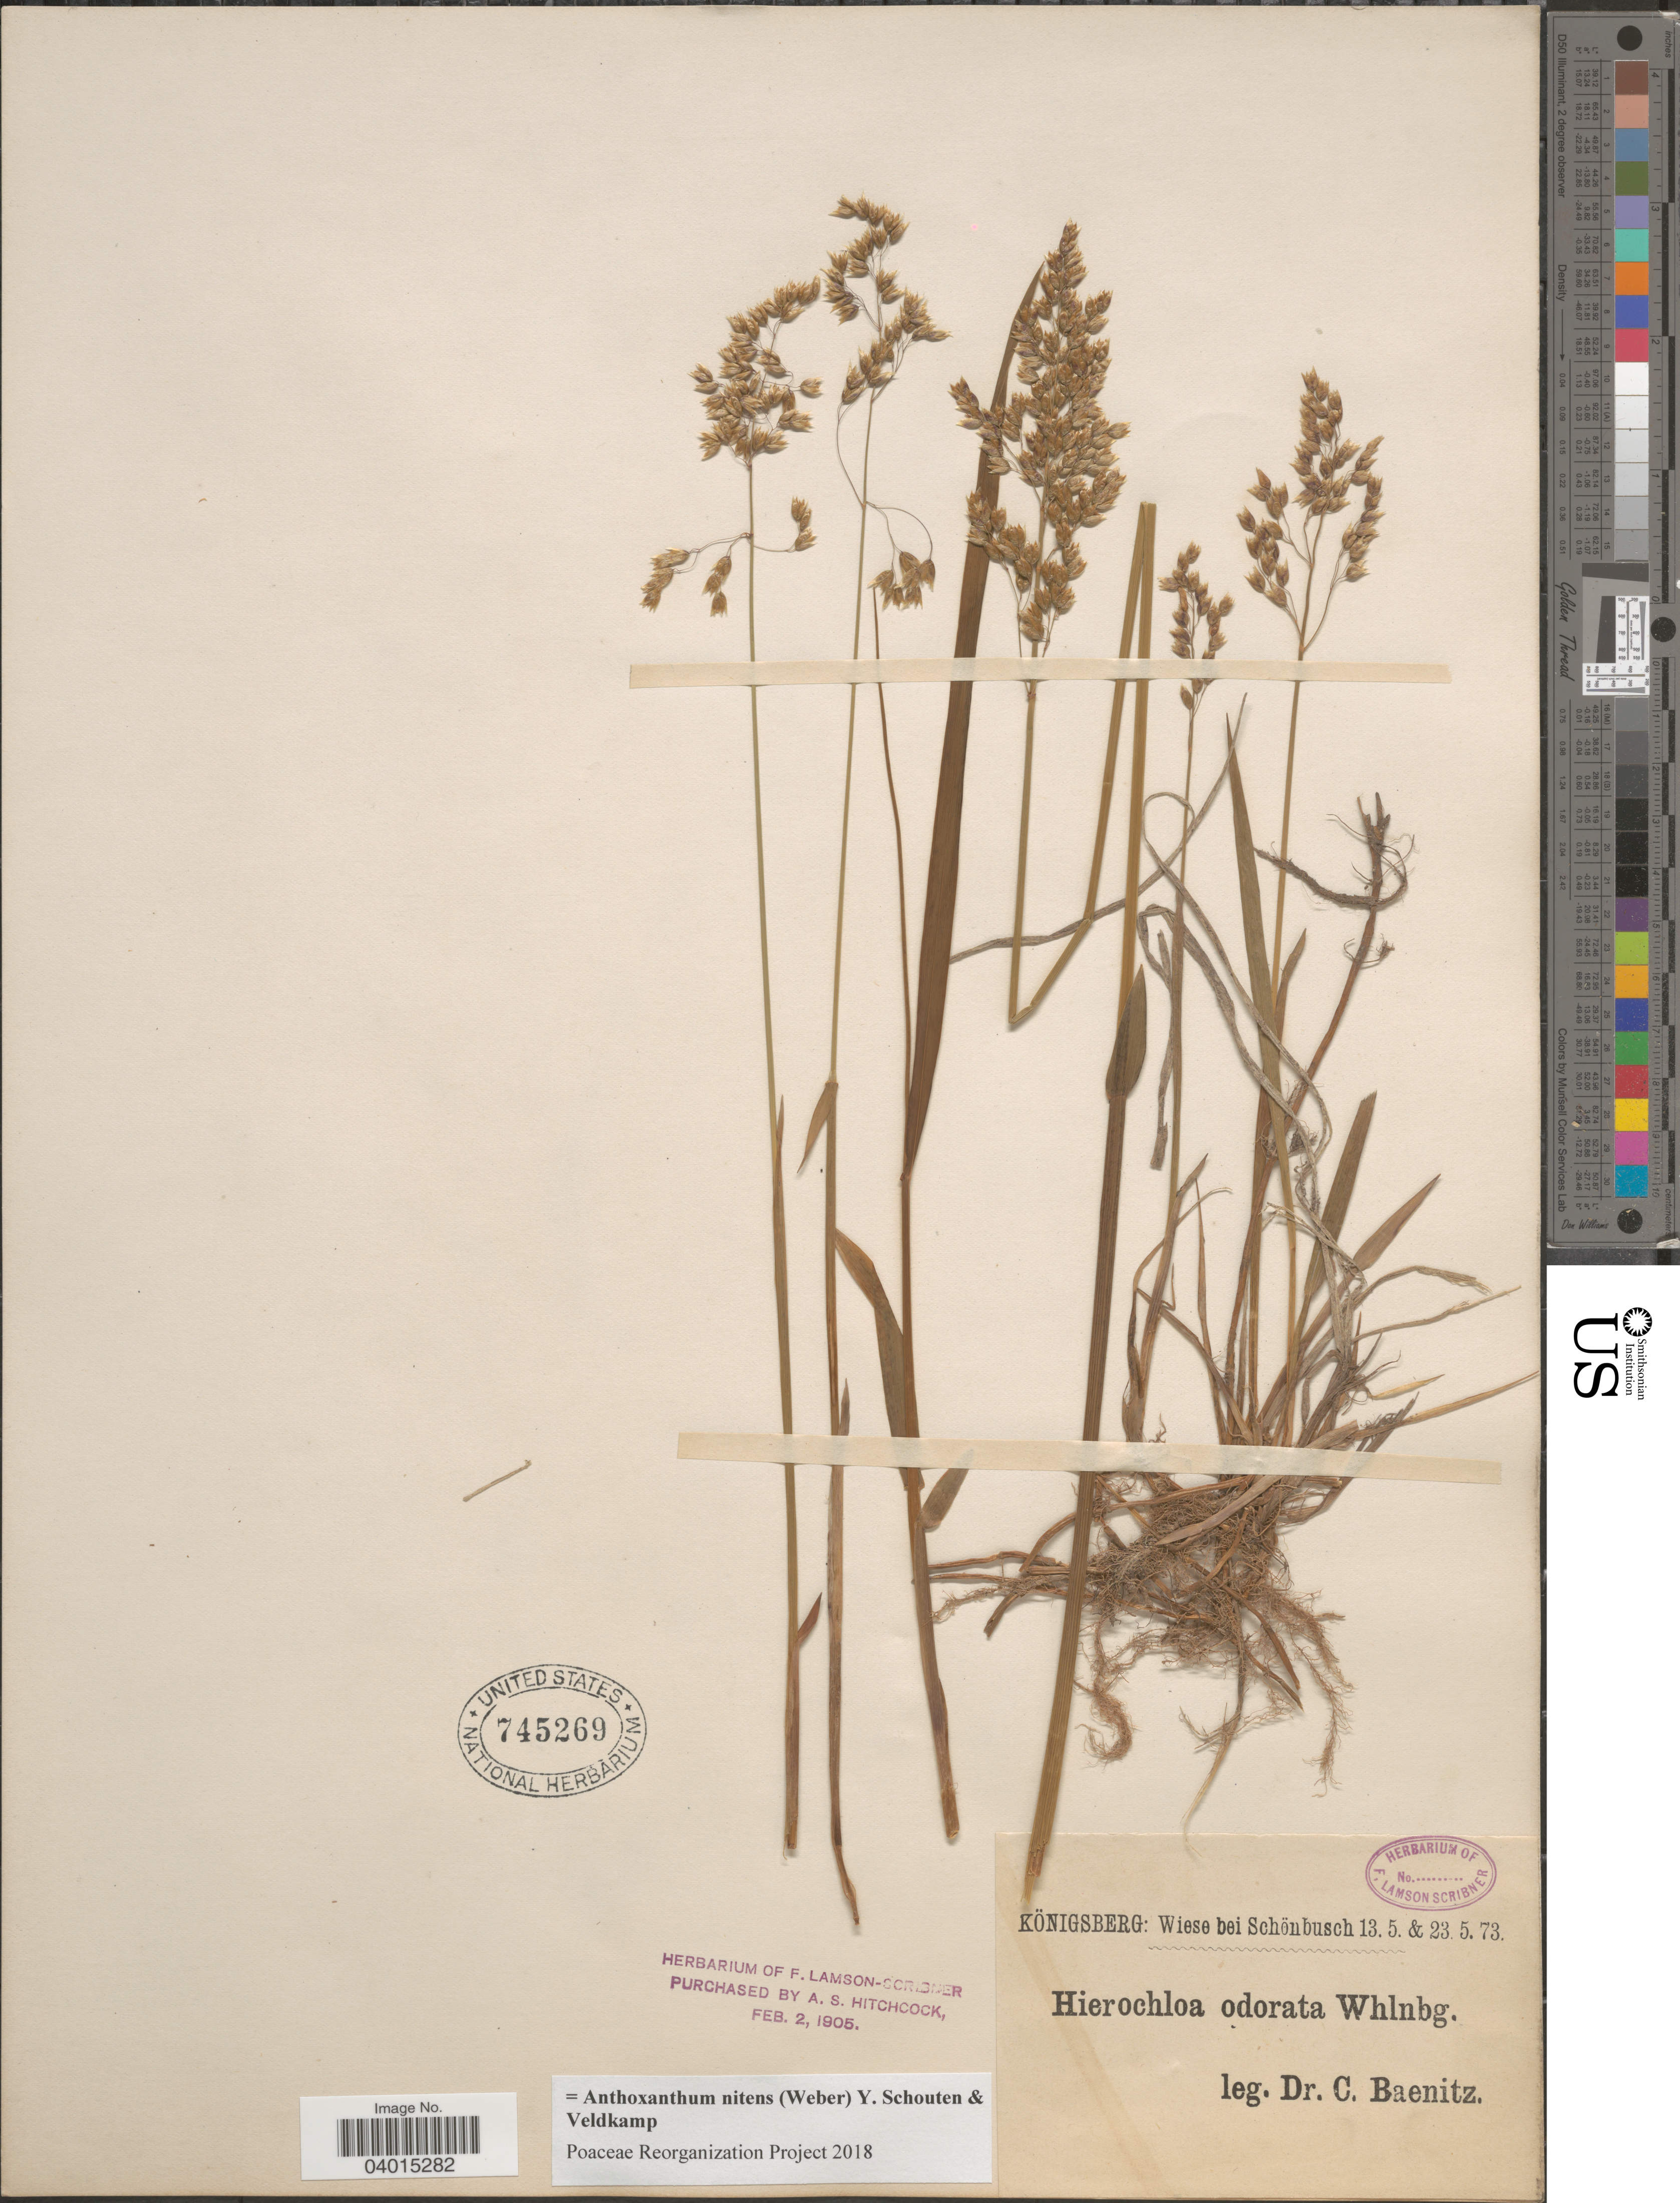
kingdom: Plantae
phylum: Tracheophyta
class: Liliopsida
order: Poales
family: Poaceae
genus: Anthoxanthum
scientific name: Anthoxanthum nitens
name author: (G.H. Weber) R.T.A. Schouten & Veldkamp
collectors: C. G. Baenitz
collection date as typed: Transcribed d/m/y: 13/5/73 to 23/5/73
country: Germany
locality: Königsberg: Wiese bei Schönbusch.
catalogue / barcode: US 745269